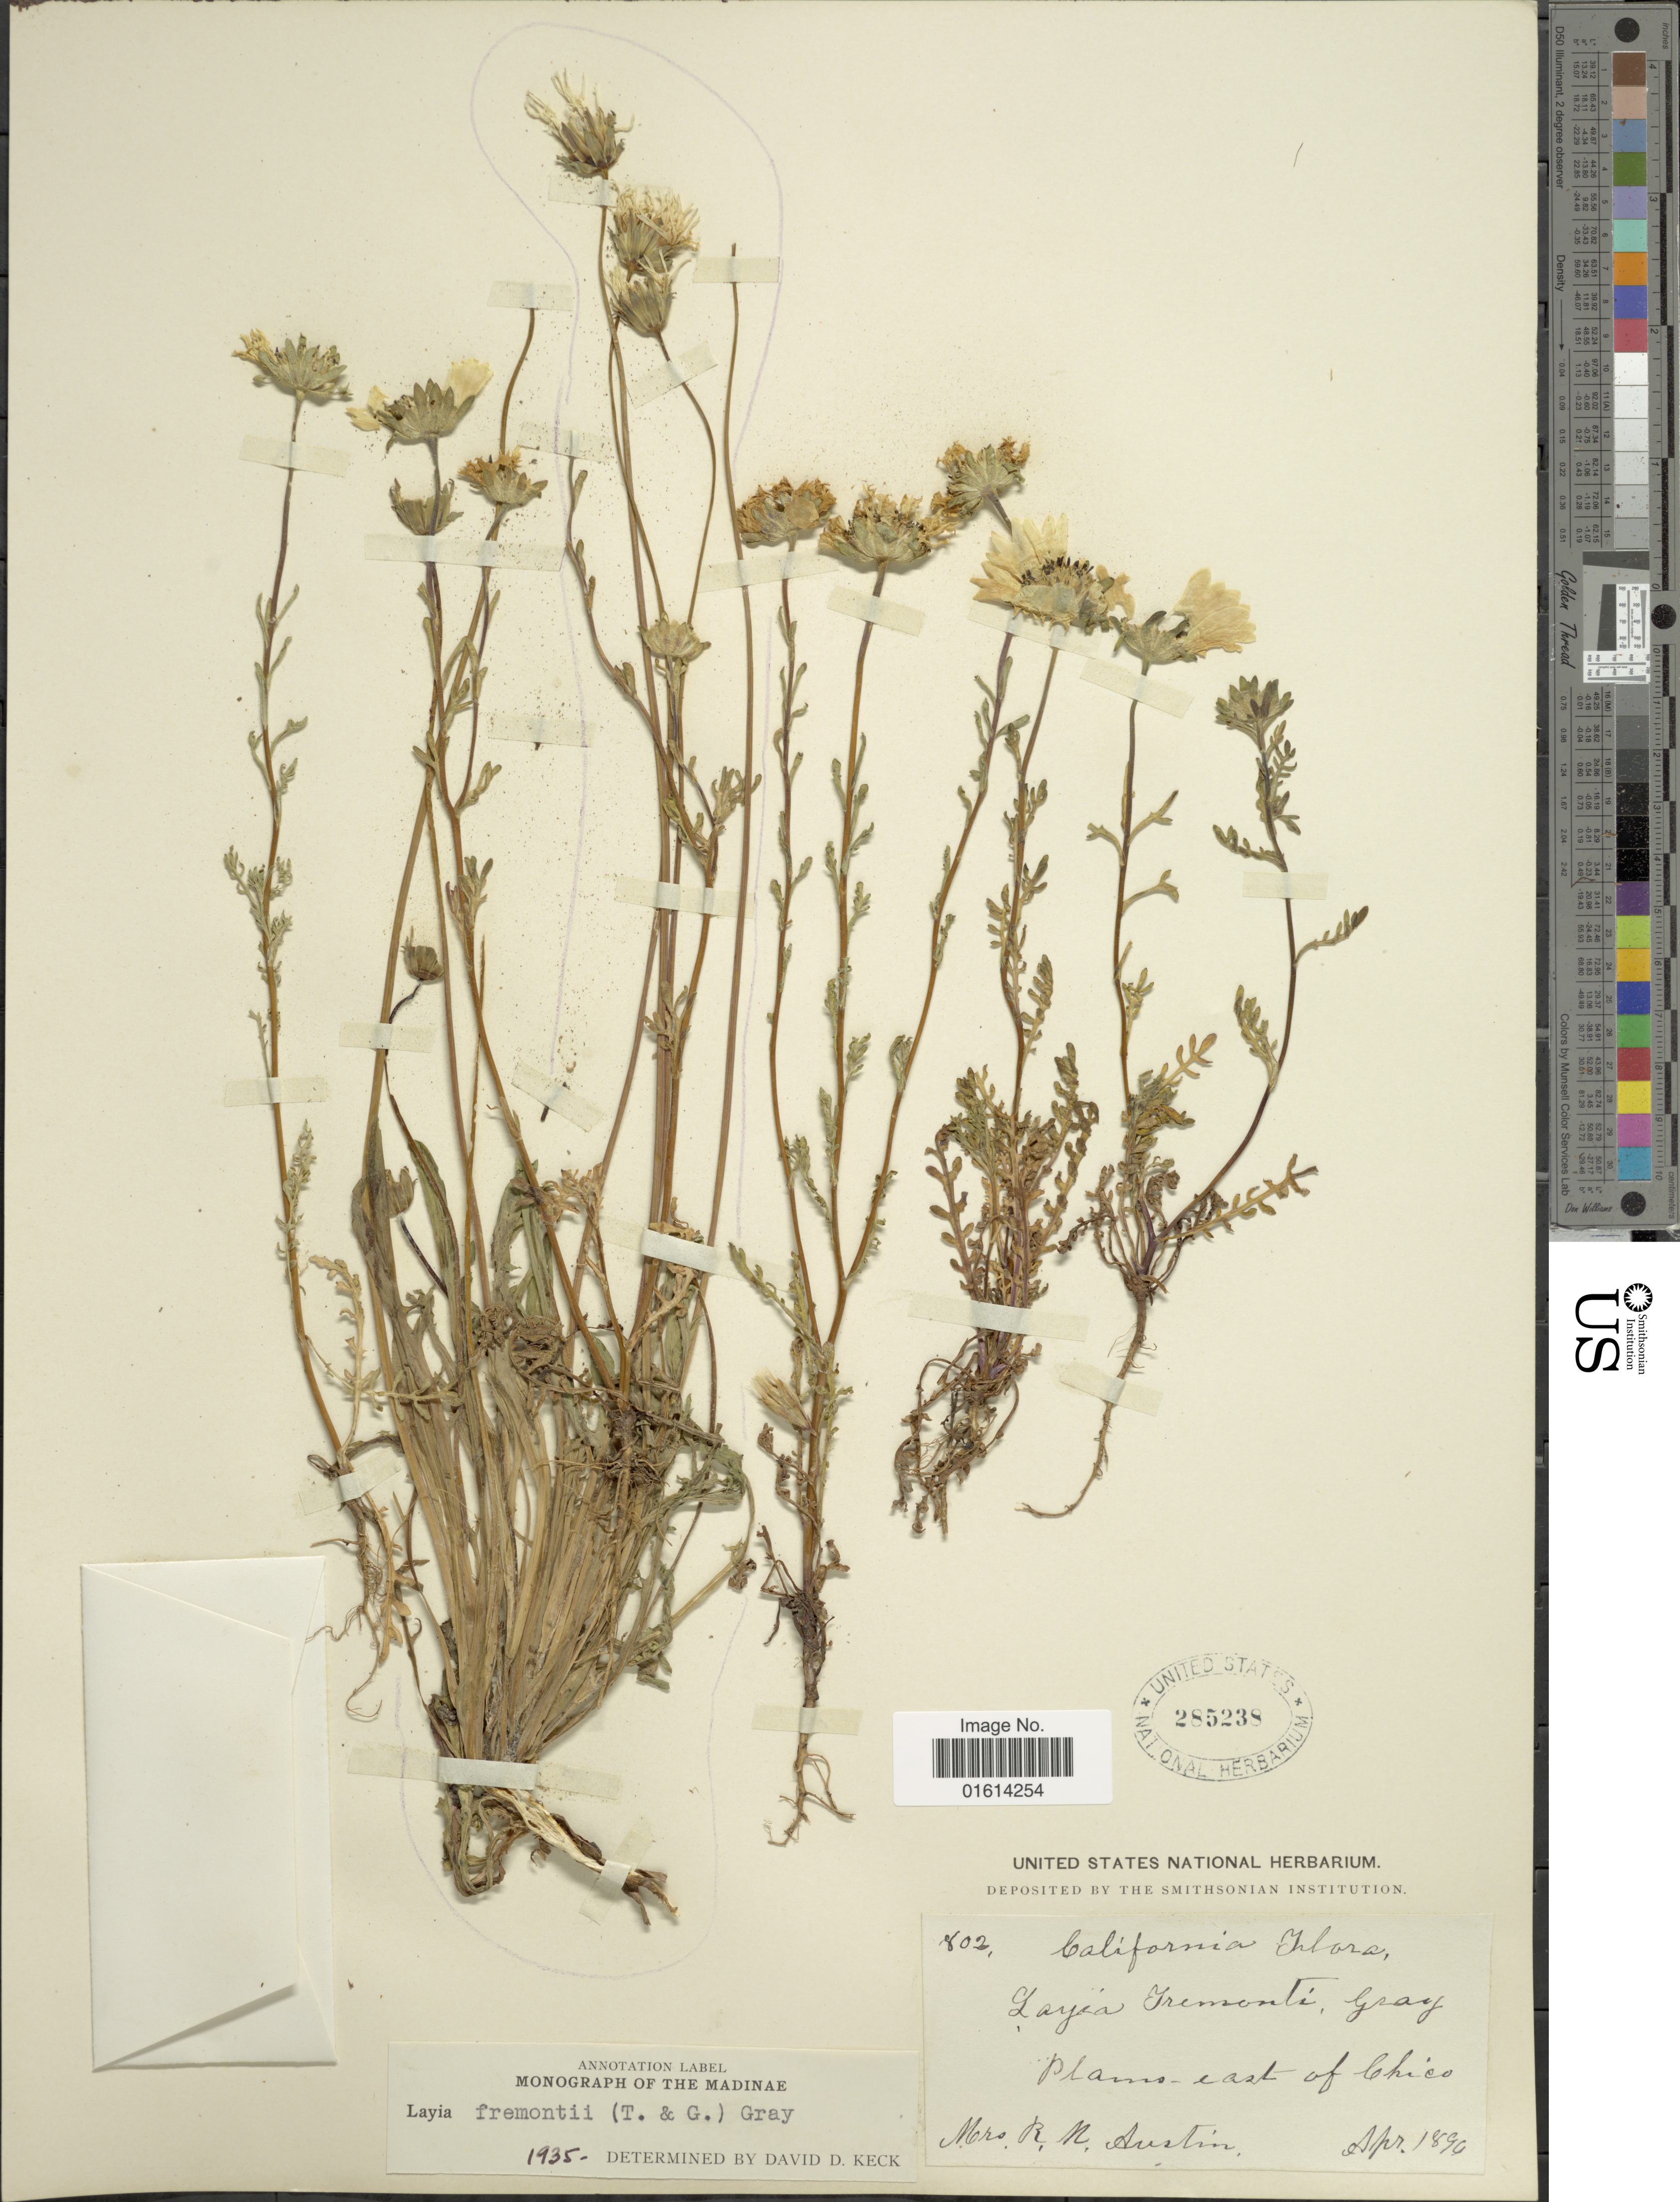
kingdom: Plantae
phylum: Tracheophyta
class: Magnoliopsida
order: Asterales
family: Asteraceae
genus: Layia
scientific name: Layia fremontii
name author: A. Gray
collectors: R. Austin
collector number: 802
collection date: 1894-04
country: United States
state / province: California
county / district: Butte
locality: Plains-east of Chico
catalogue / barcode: US 285238